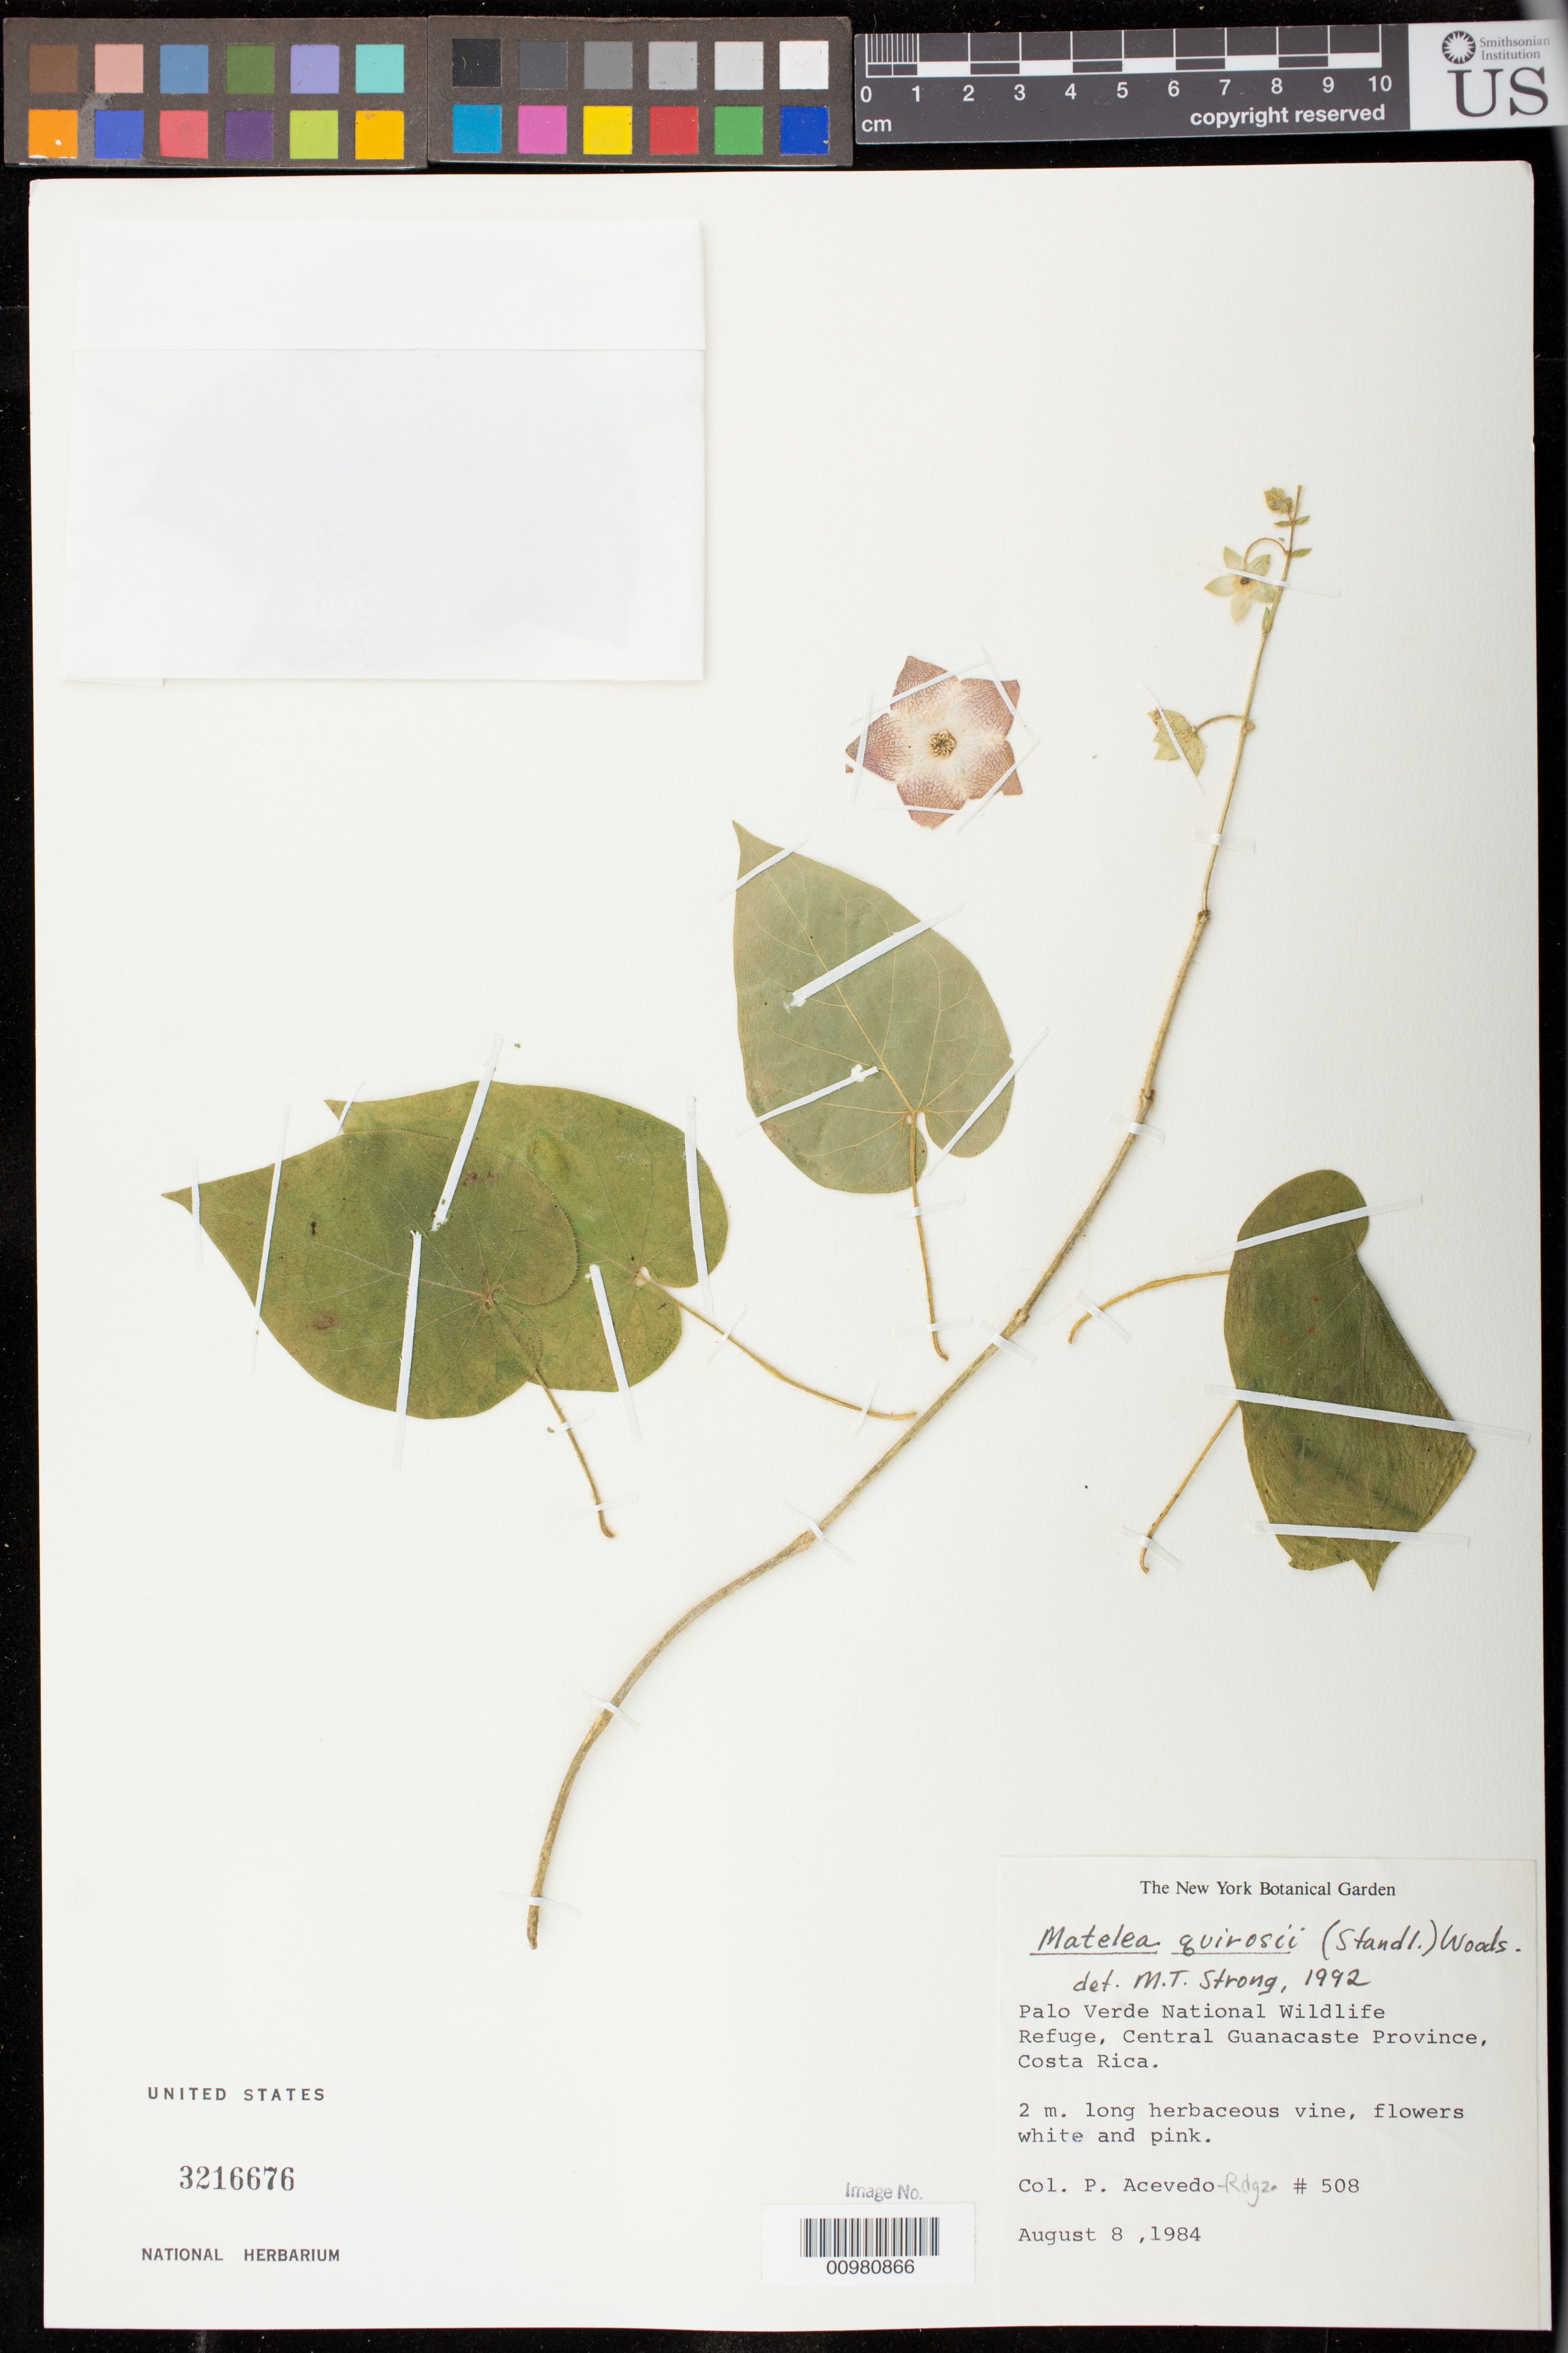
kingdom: Plantae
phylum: Tracheophyta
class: Magnoliopsida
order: Gentianales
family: Apocynaceae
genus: Matelea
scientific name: Matelea quirosii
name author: (Standl.) Woodson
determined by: Strong, M. T., (US), Smithsonian Institution - National Museum of Natural History (UNITED STATES)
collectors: P. Acevedo-Rodr.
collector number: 508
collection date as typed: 08 Aug 1984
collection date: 1984-08-08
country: Costa Rica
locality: Palo Verde.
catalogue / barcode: US 3216676